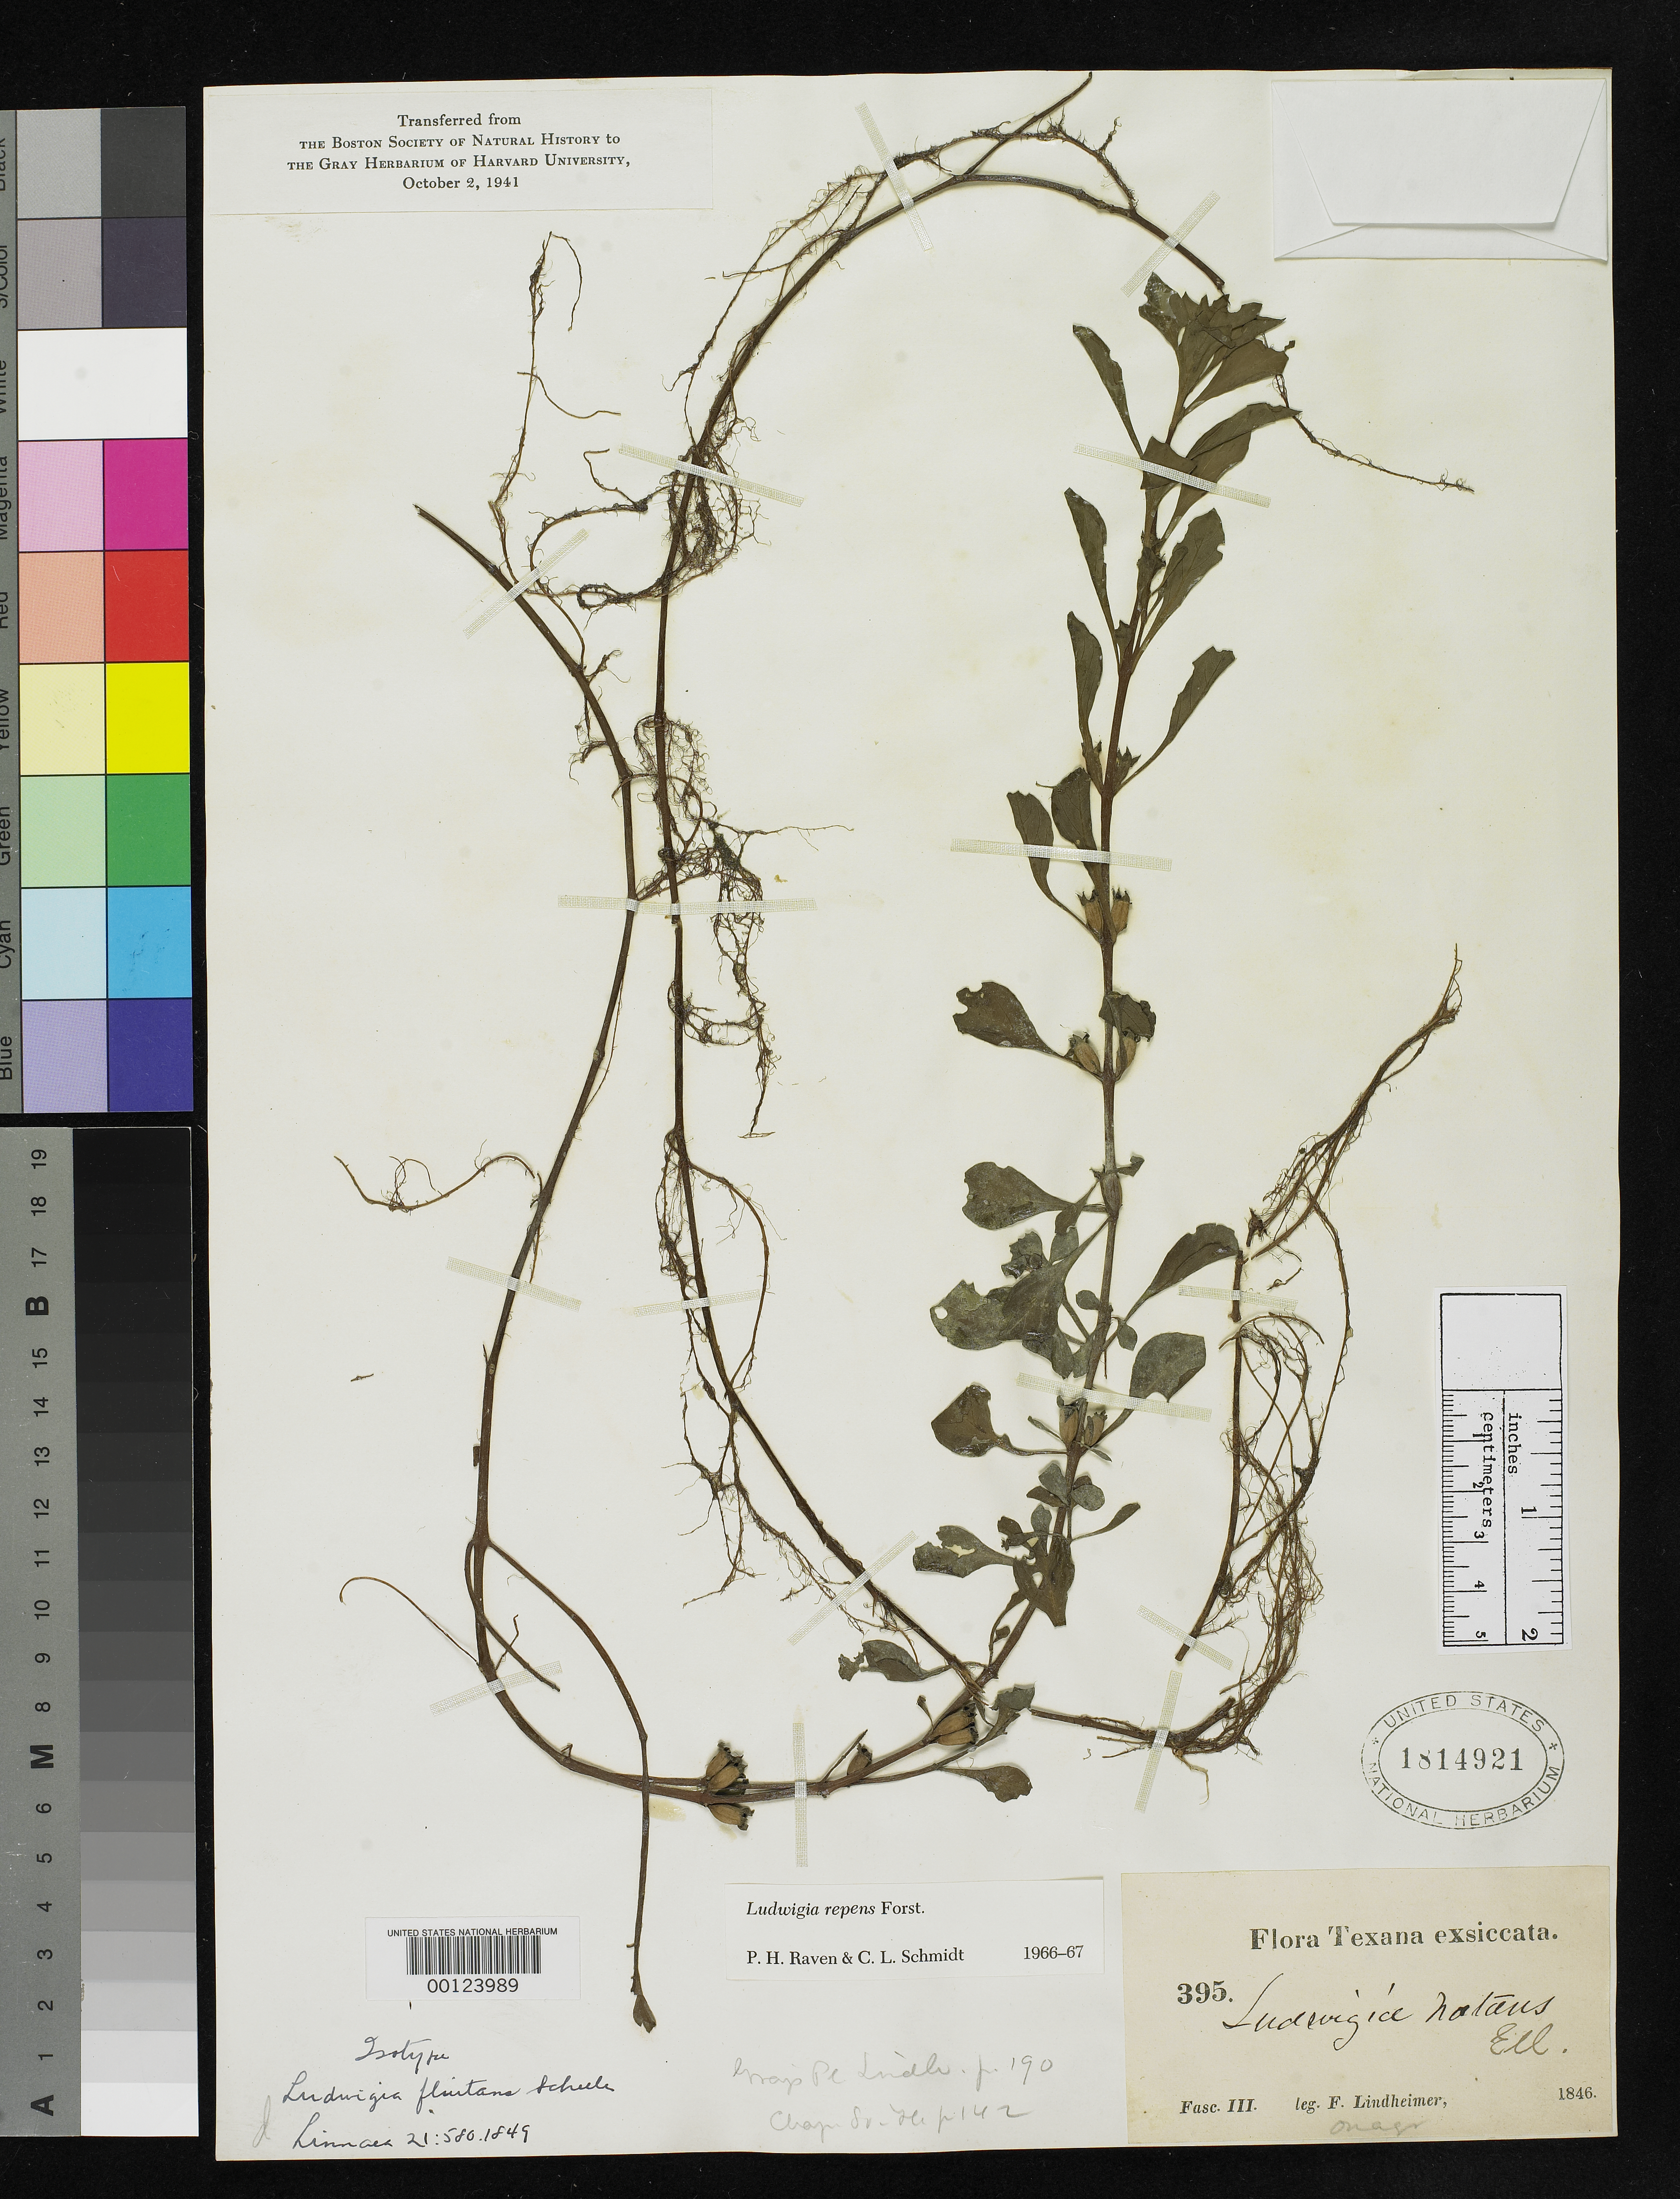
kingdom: Plantae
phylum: Tracheophyta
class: Magnoliopsida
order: Myrtales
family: Onagraceae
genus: Ludwigia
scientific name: Ludwigia fluitans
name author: Scheele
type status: Isotype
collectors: F. J. Lindheimer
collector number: III 395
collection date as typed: Aug 1846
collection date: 1846-08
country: United States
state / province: Texas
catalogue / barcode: US 1814921